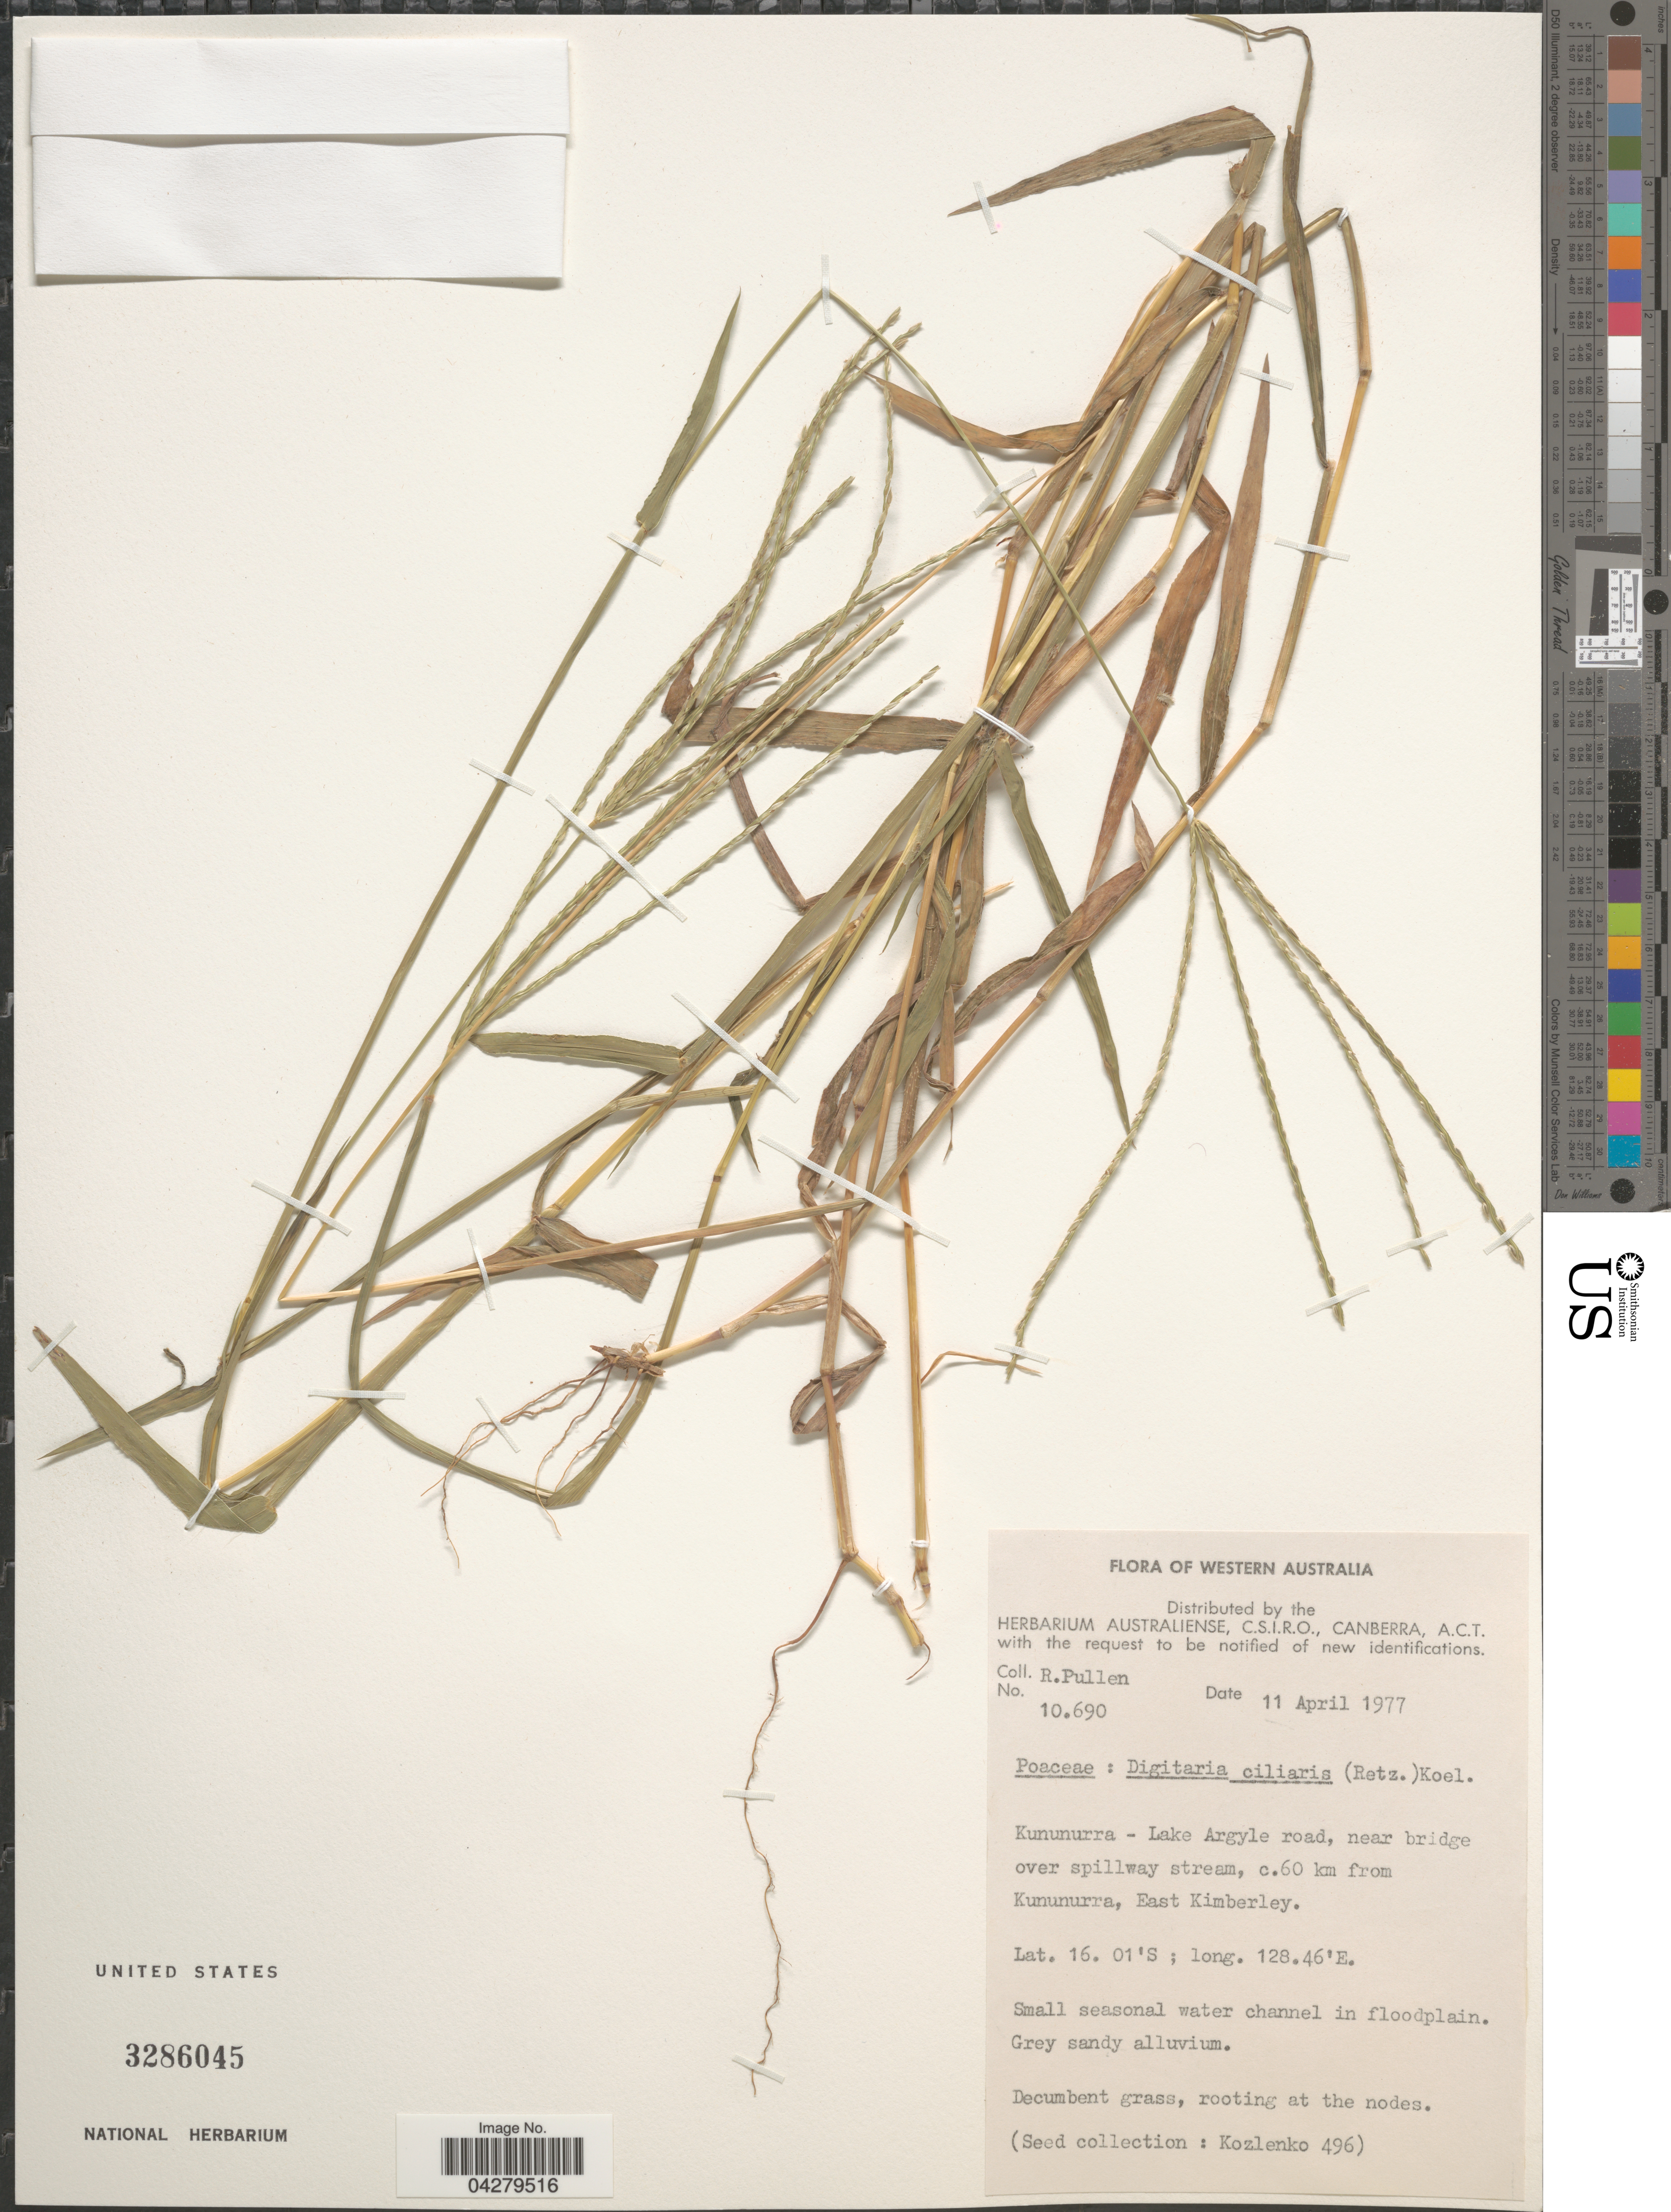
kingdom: Plantae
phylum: Tracheophyta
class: Liliopsida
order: Poales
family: Poaceae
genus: Digitaria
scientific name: Digitaria ciliaris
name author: (Retz.) Koeler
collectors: R. Pullen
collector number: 10690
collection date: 1977-04-11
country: Australia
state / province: Western Australia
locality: Kununurra - Lake Argyle road, near bridge over spillway stream, c. 60 km from Kununurra, East Kimberley.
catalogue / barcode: US 3286045